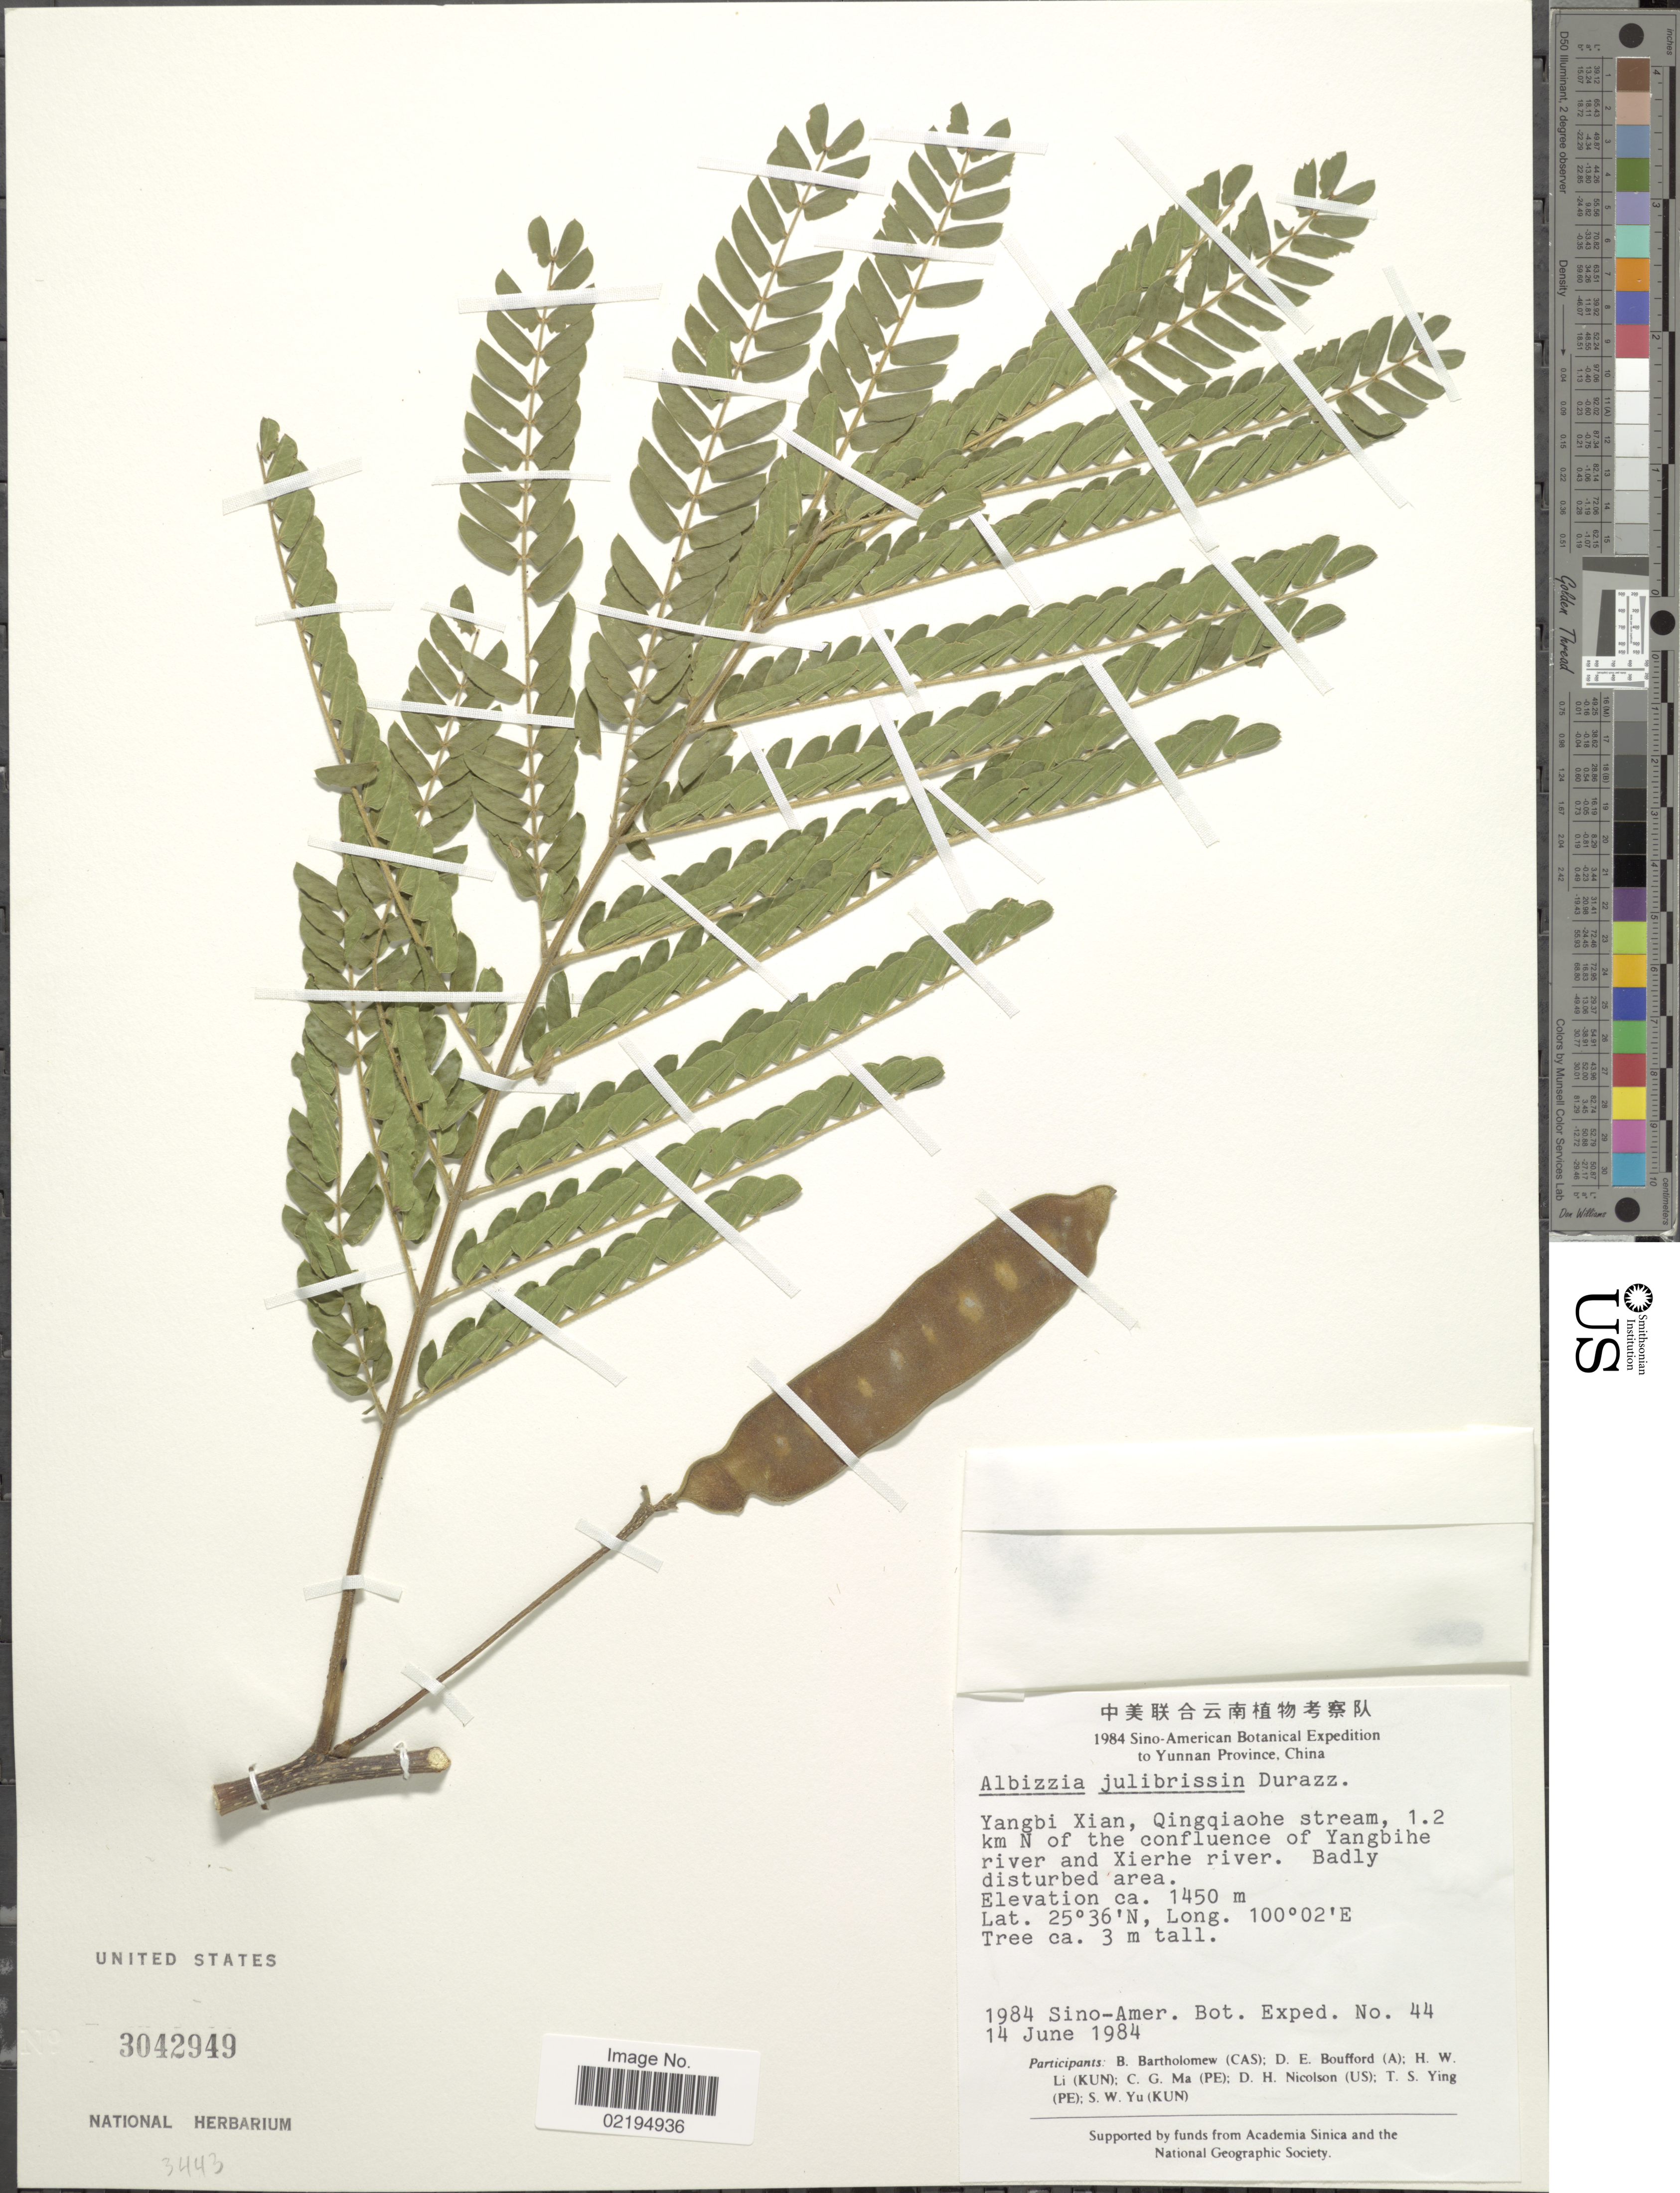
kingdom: Plantae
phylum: Tracheophyta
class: Magnoliopsida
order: Fabales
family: Fabaceae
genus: Albizia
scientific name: Albizia julibrissin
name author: Durazz.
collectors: Sino-Amer. Bot. Exped. 1984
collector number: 44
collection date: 1984-06-14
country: China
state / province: Yunnan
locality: Yangbi Xian, Qingqiaohe stream, 1.2 km N of the Xierhe river, badly disturbed area.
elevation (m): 1450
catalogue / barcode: US 3042949